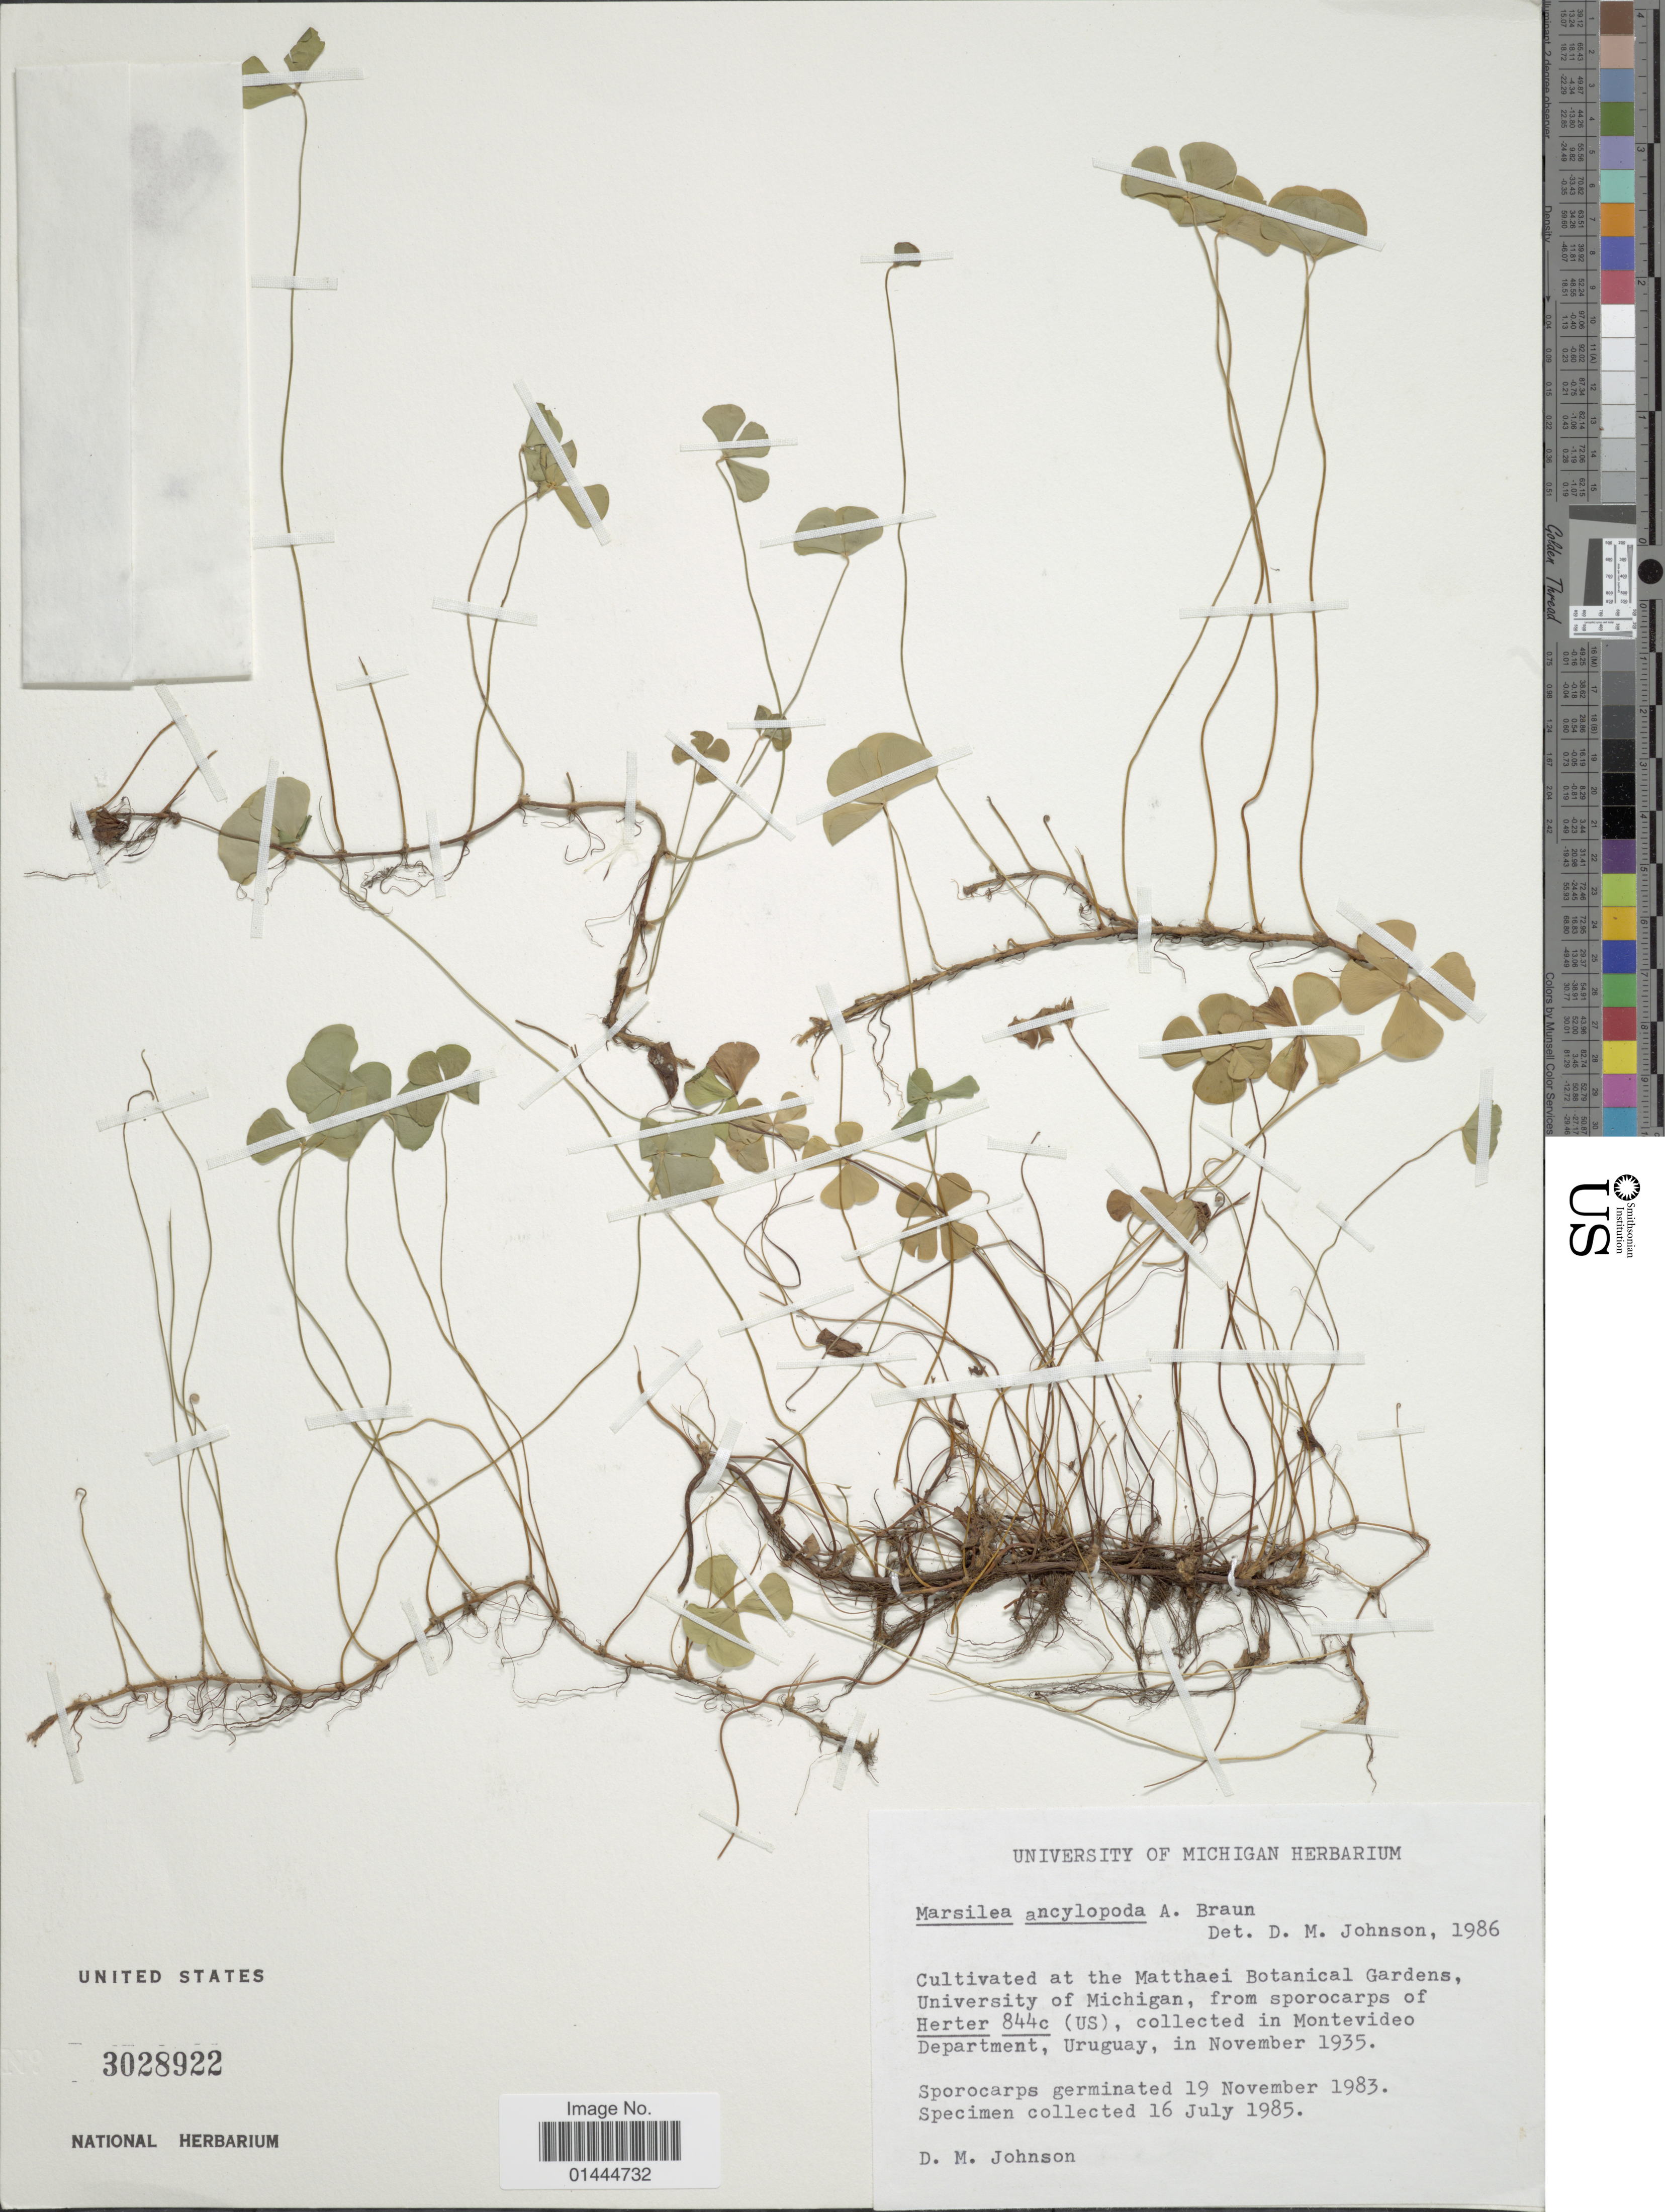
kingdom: Plantae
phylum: Tracheophyta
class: Polypodiopsida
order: Salviniales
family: Marsileaceae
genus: Marsilea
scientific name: Marsilea ancylopoda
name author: A. Braun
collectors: W. G. Herter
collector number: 844c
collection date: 1935-11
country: United States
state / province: Michigan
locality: Cultivated at the Matthaei Botanical Gardens, University of Michigan.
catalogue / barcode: US 3028922